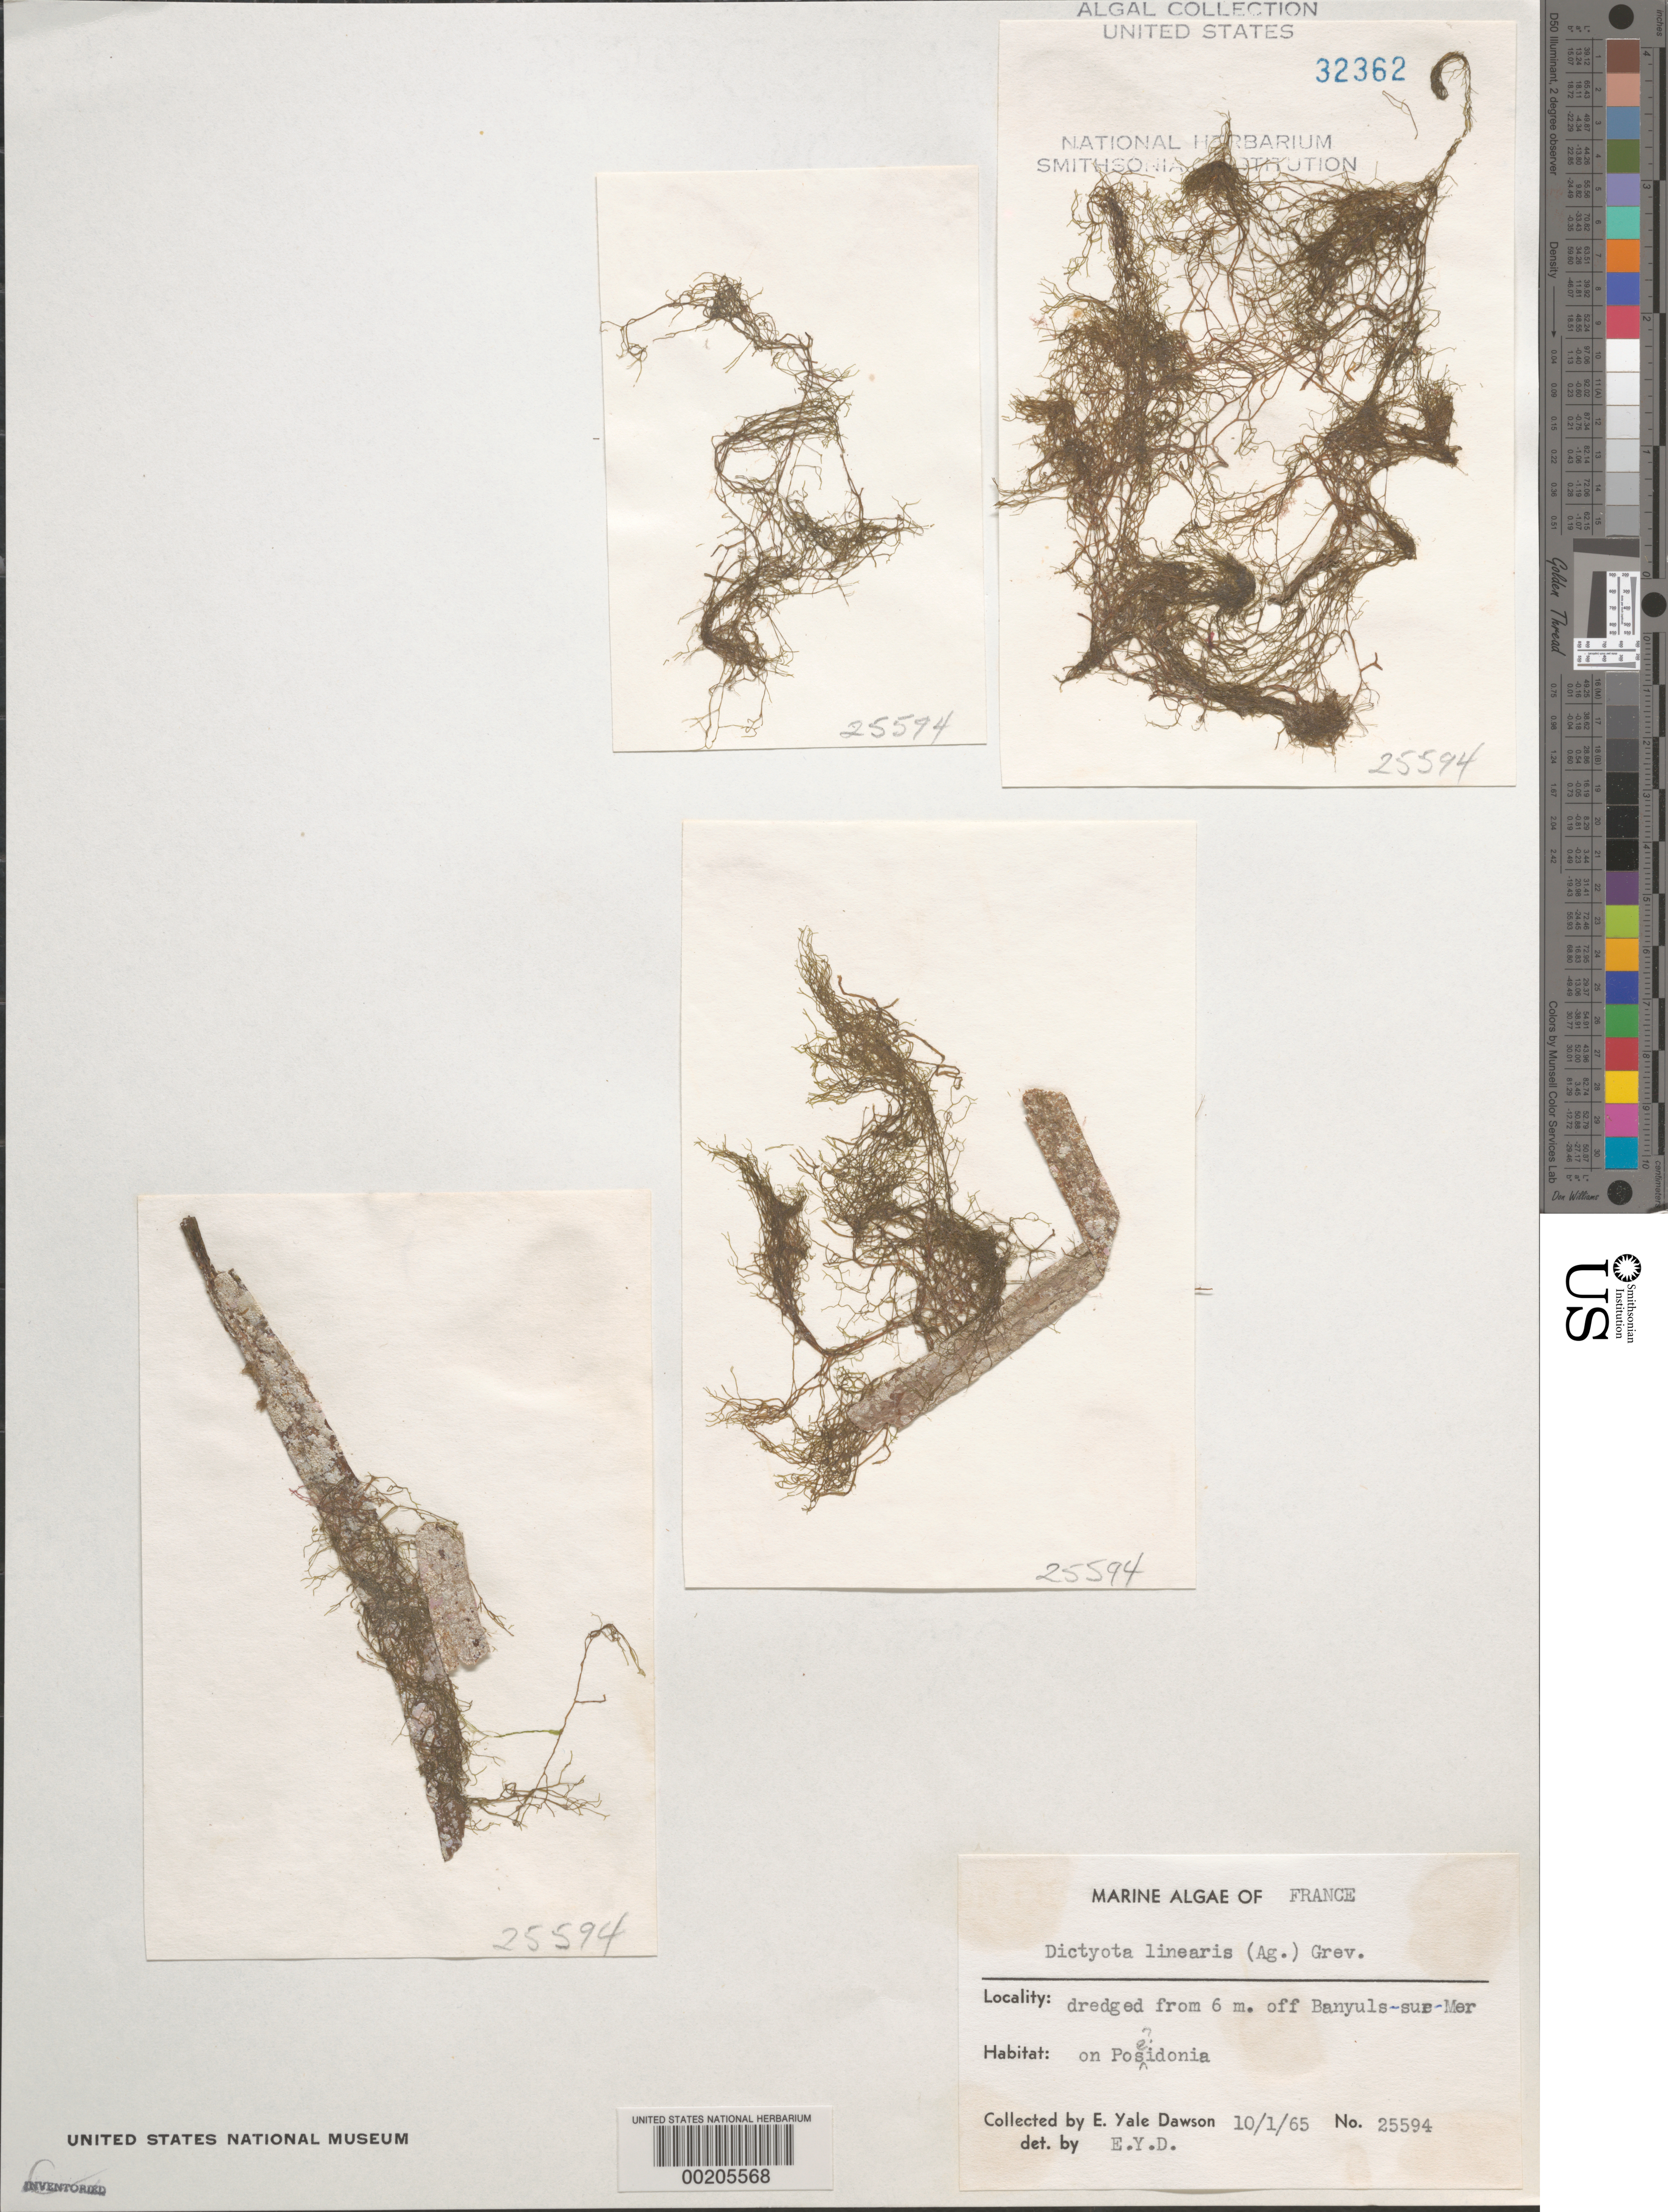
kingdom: Chromista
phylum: Ochrophyta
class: Phaeophyceae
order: Dictyotales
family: Dictyotaceae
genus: Dictyota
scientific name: Dictyota linearis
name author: (C. Agardh) Grev.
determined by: Dawson, E. Y.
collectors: E. Y. Dawson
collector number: EYD 25594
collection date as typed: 01 Oct 1965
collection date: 1965-10-01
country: France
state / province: Occitanie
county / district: Pyrénées-Orientales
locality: Off Banyuls-sur-Mer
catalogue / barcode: US 32362